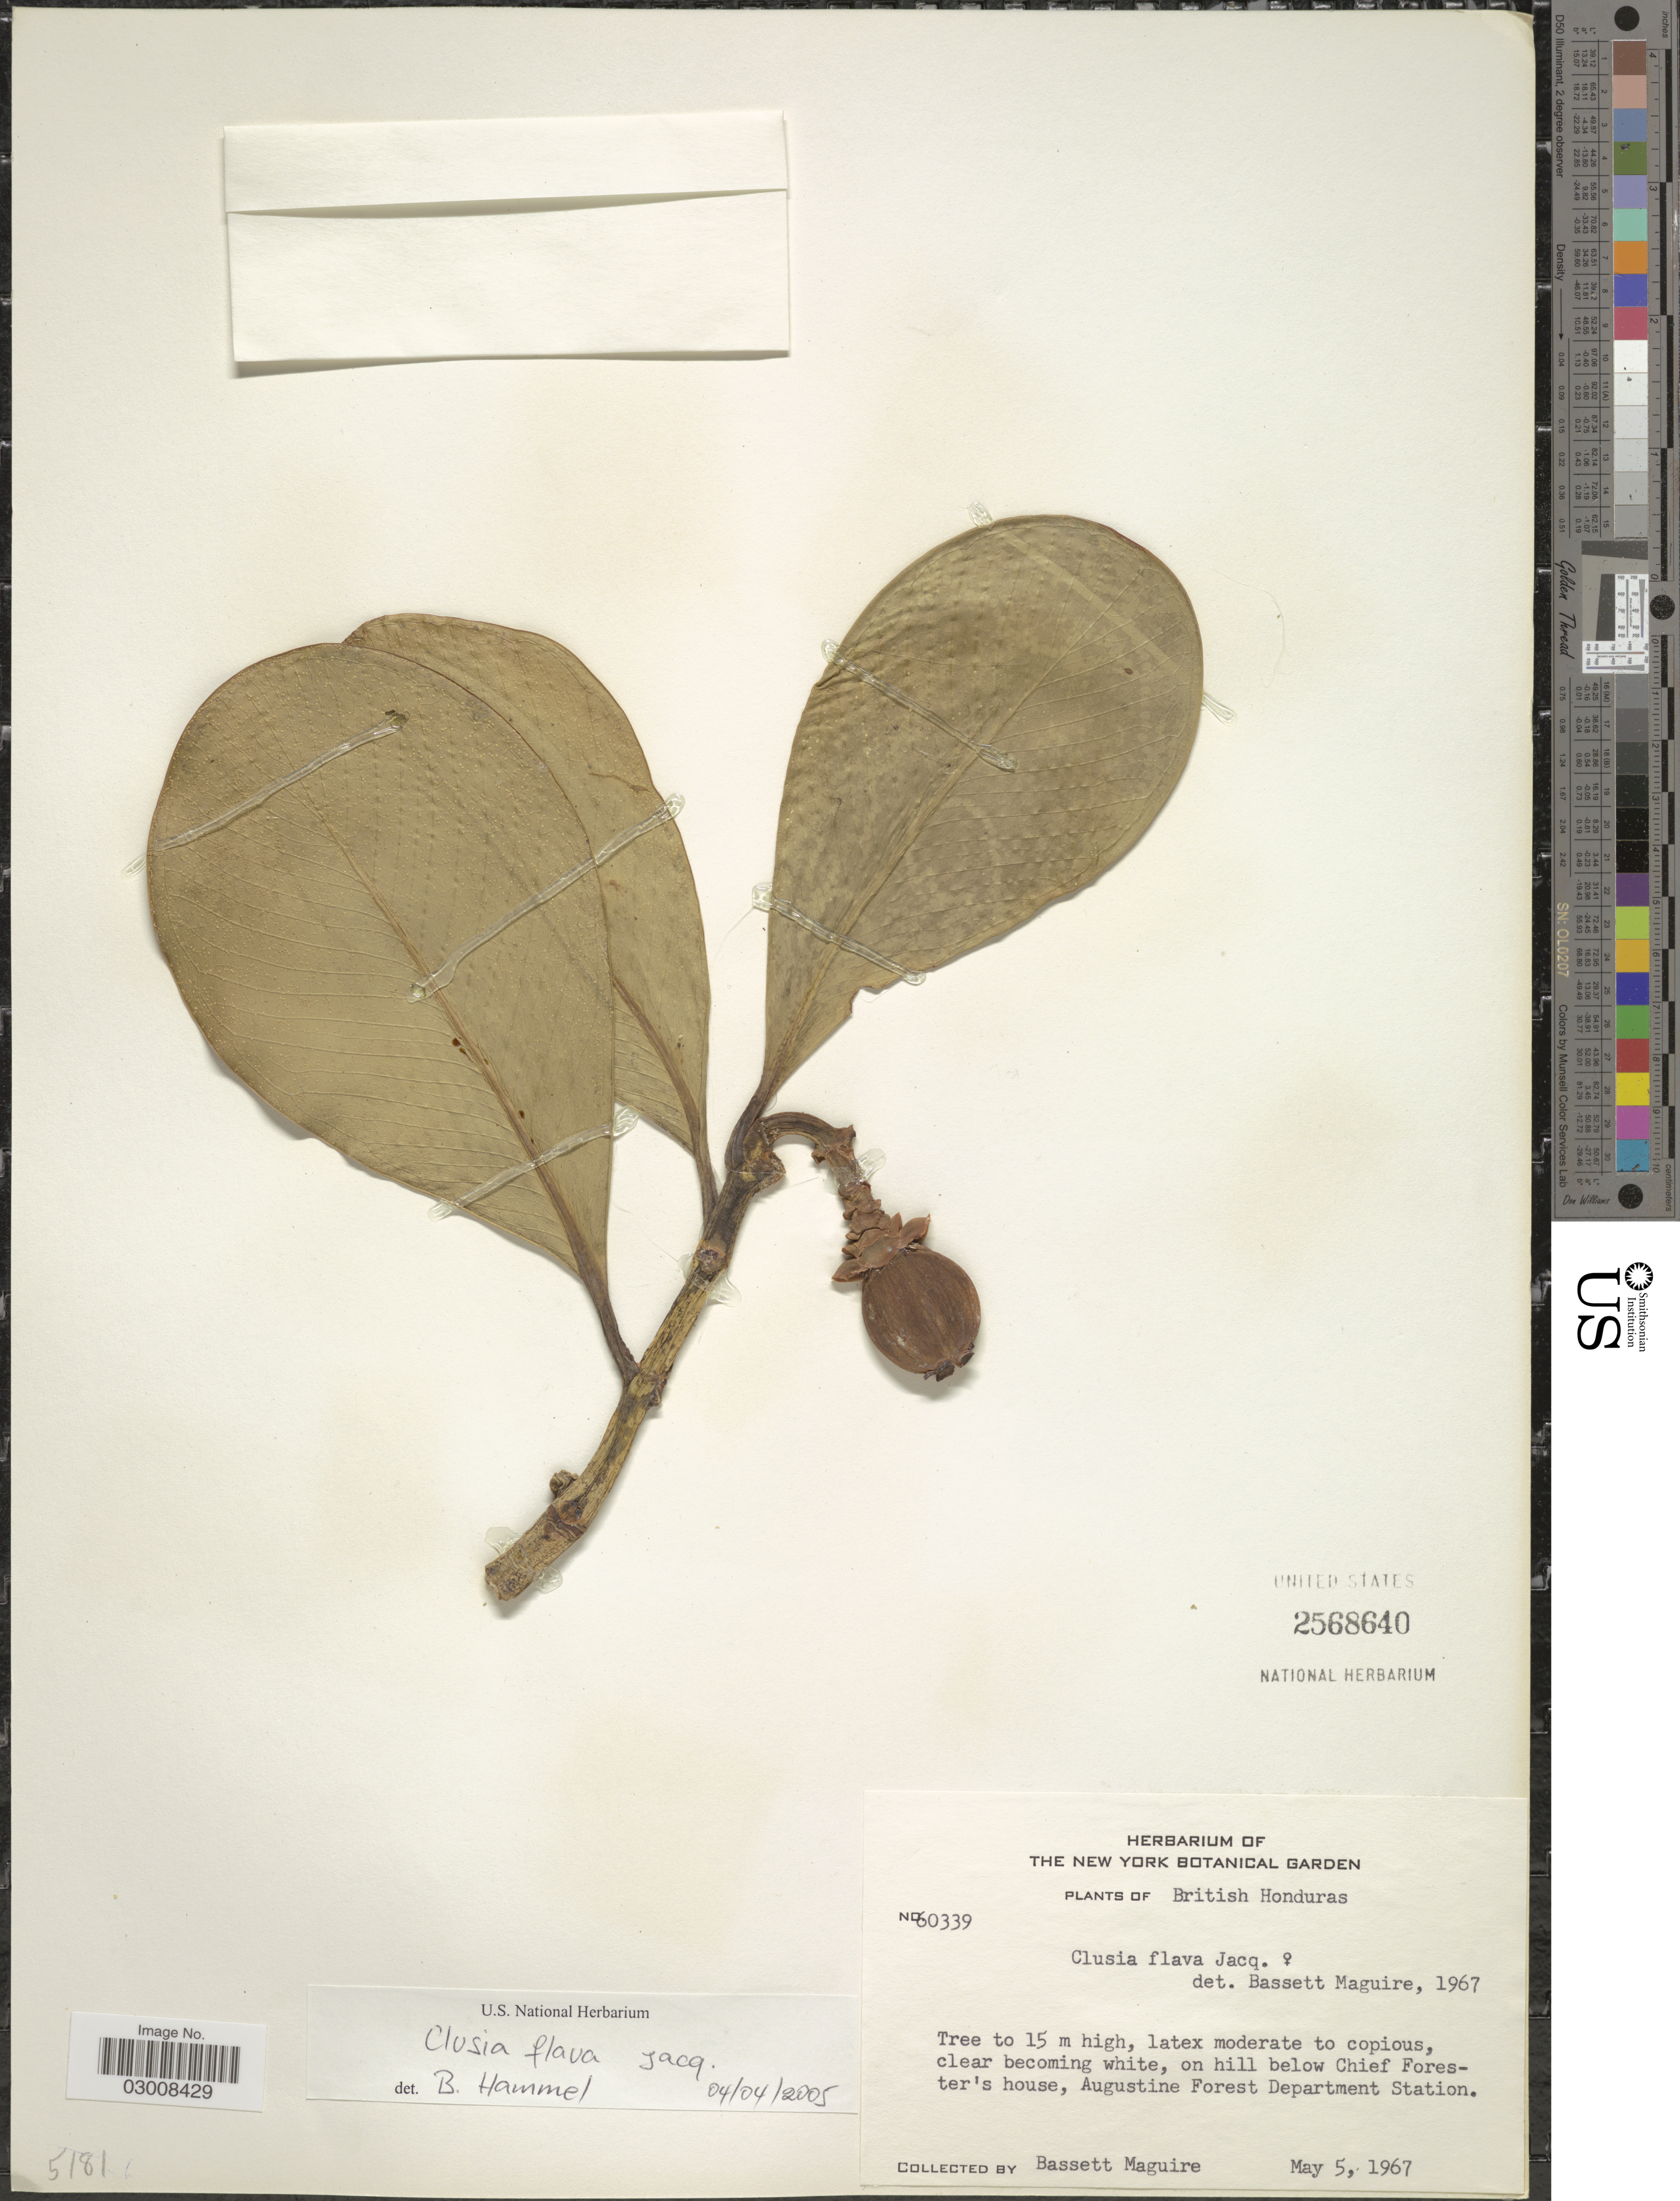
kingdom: Plantae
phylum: Tracheophyta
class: Magnoliopsida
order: Malpighiales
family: Clusiaceae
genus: Clusia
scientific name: Clusia flava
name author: Jacq.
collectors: B. Maguire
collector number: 60339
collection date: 1967-05-05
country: Belize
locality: British Honduras, on hill below Chief Forester's house, Augustine Forest Department Station.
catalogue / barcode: US 2568640